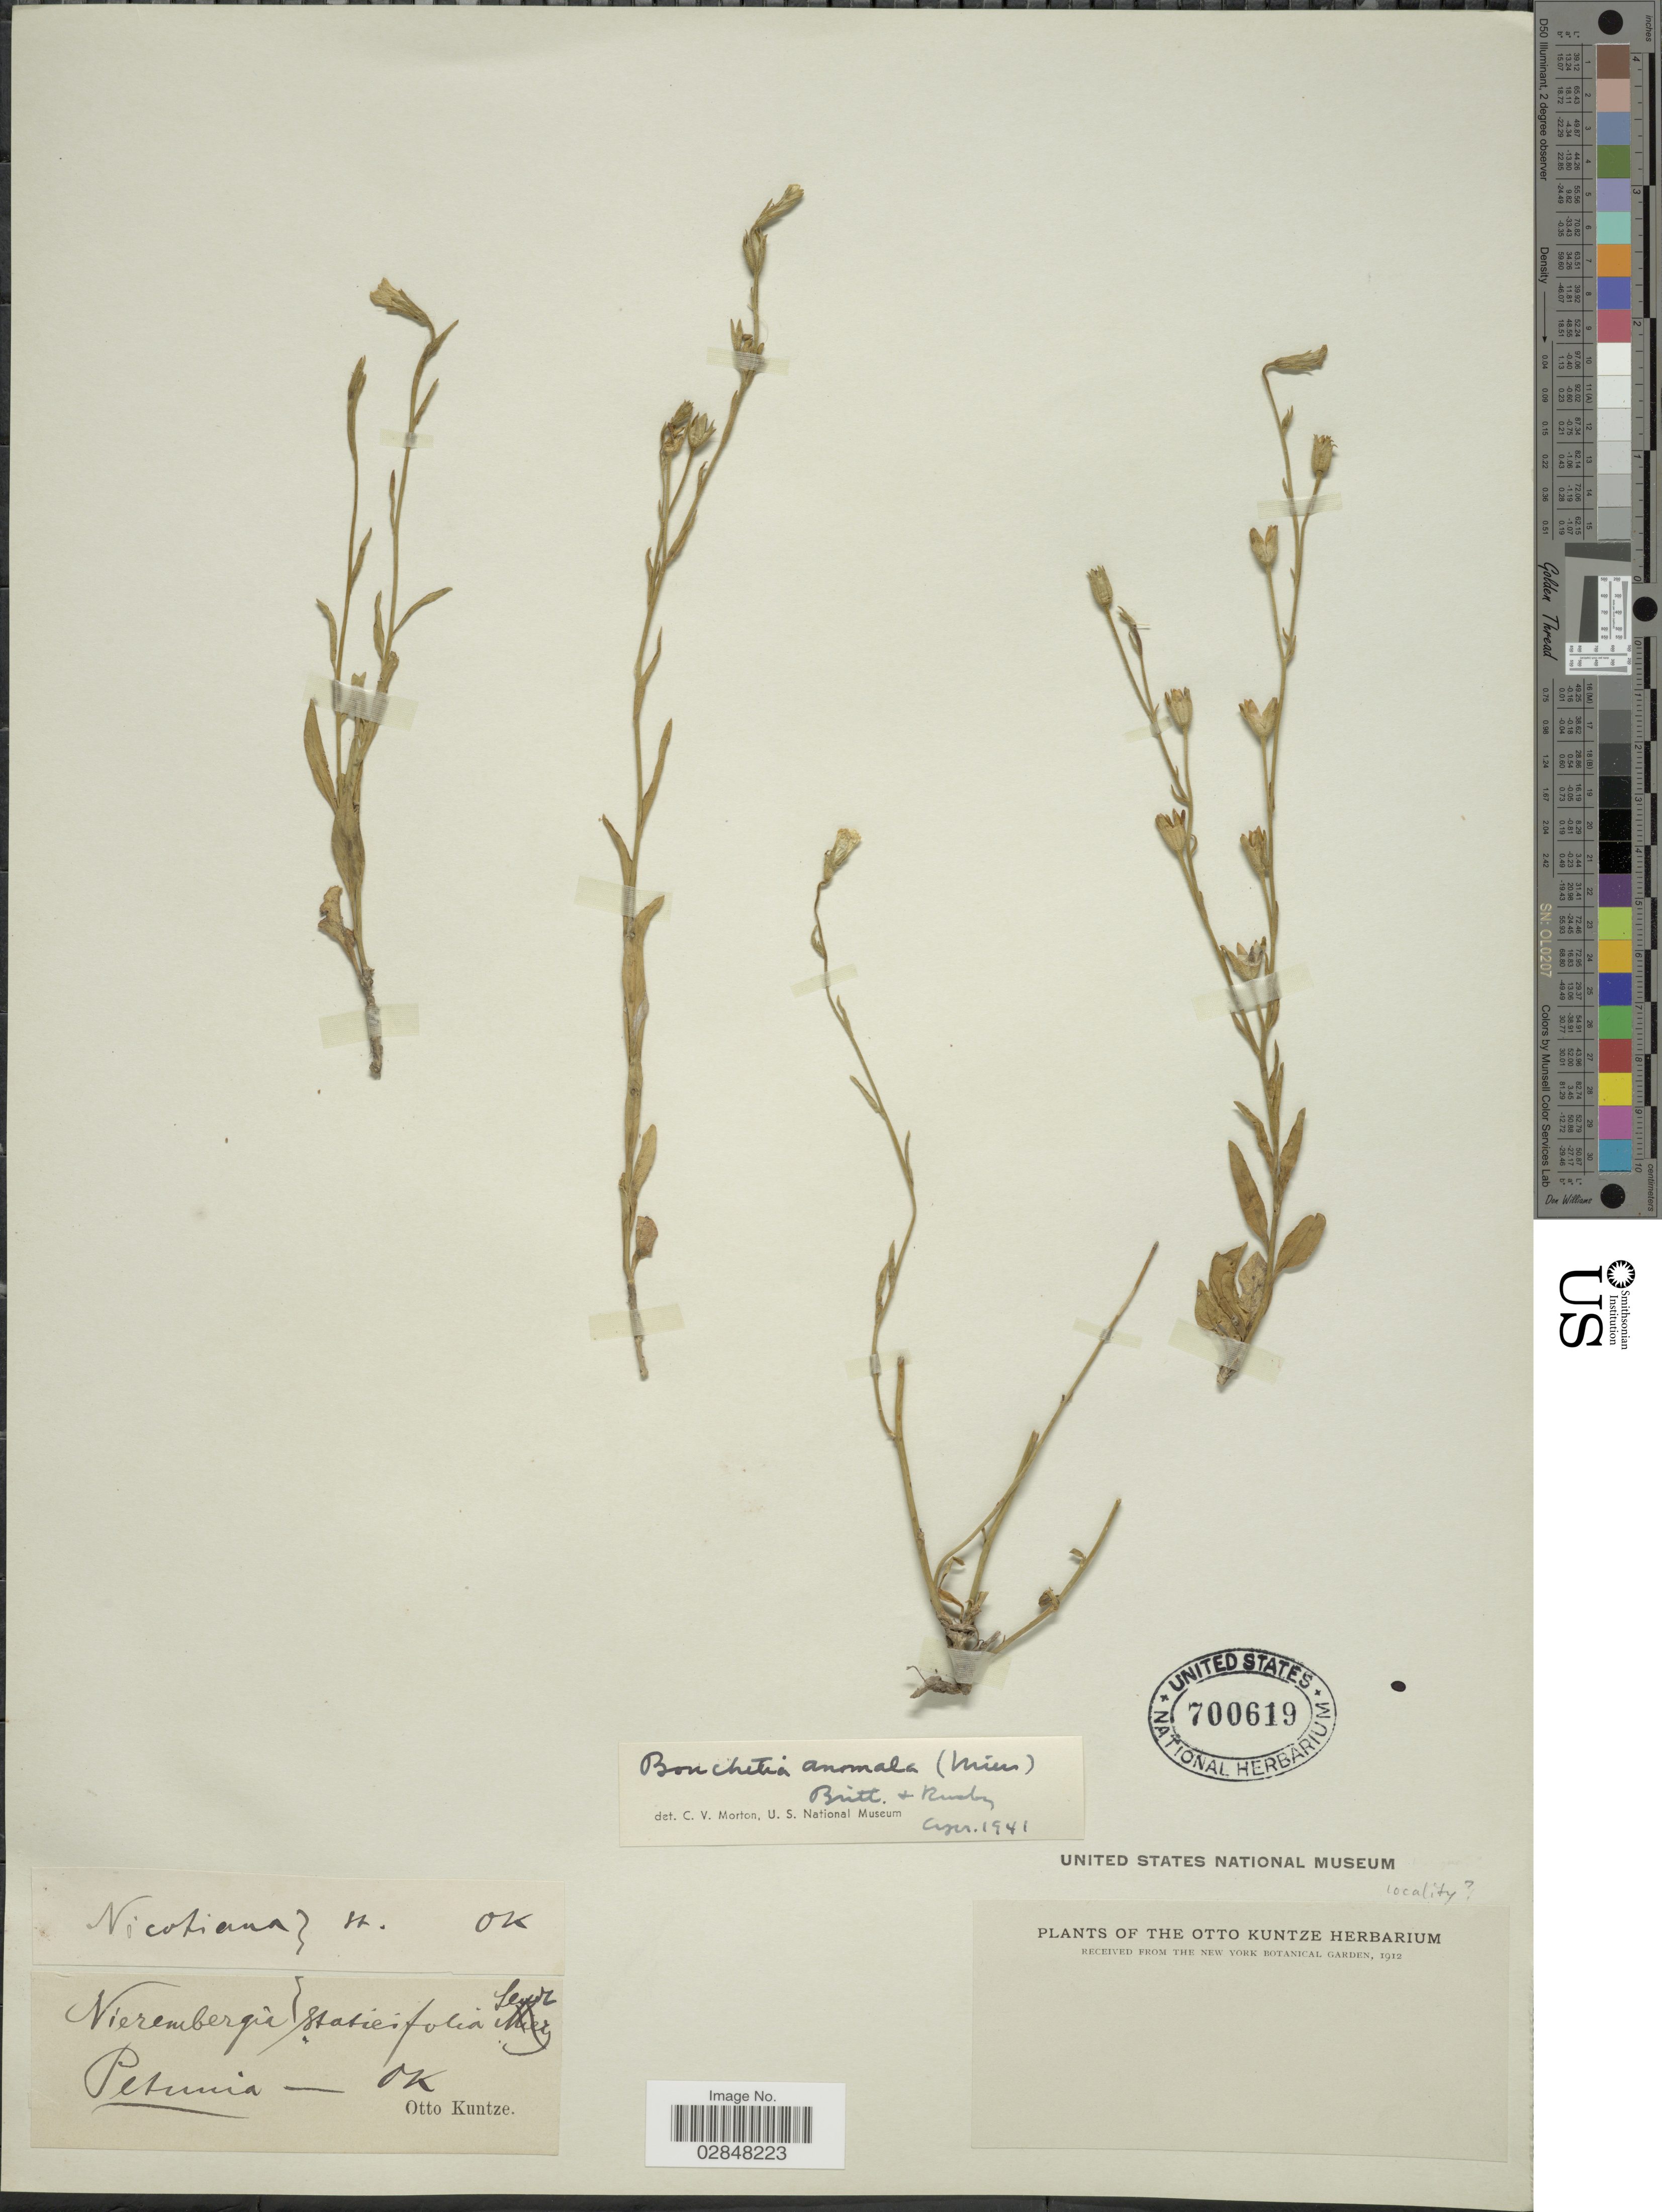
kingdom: Plantae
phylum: Tracheophyta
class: Magnoliopsida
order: Solanales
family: Solanaceae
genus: Bouchetia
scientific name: Bouchetia anomala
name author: (Miers) & Rusby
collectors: C.E.O. Kuntze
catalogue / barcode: US 700619